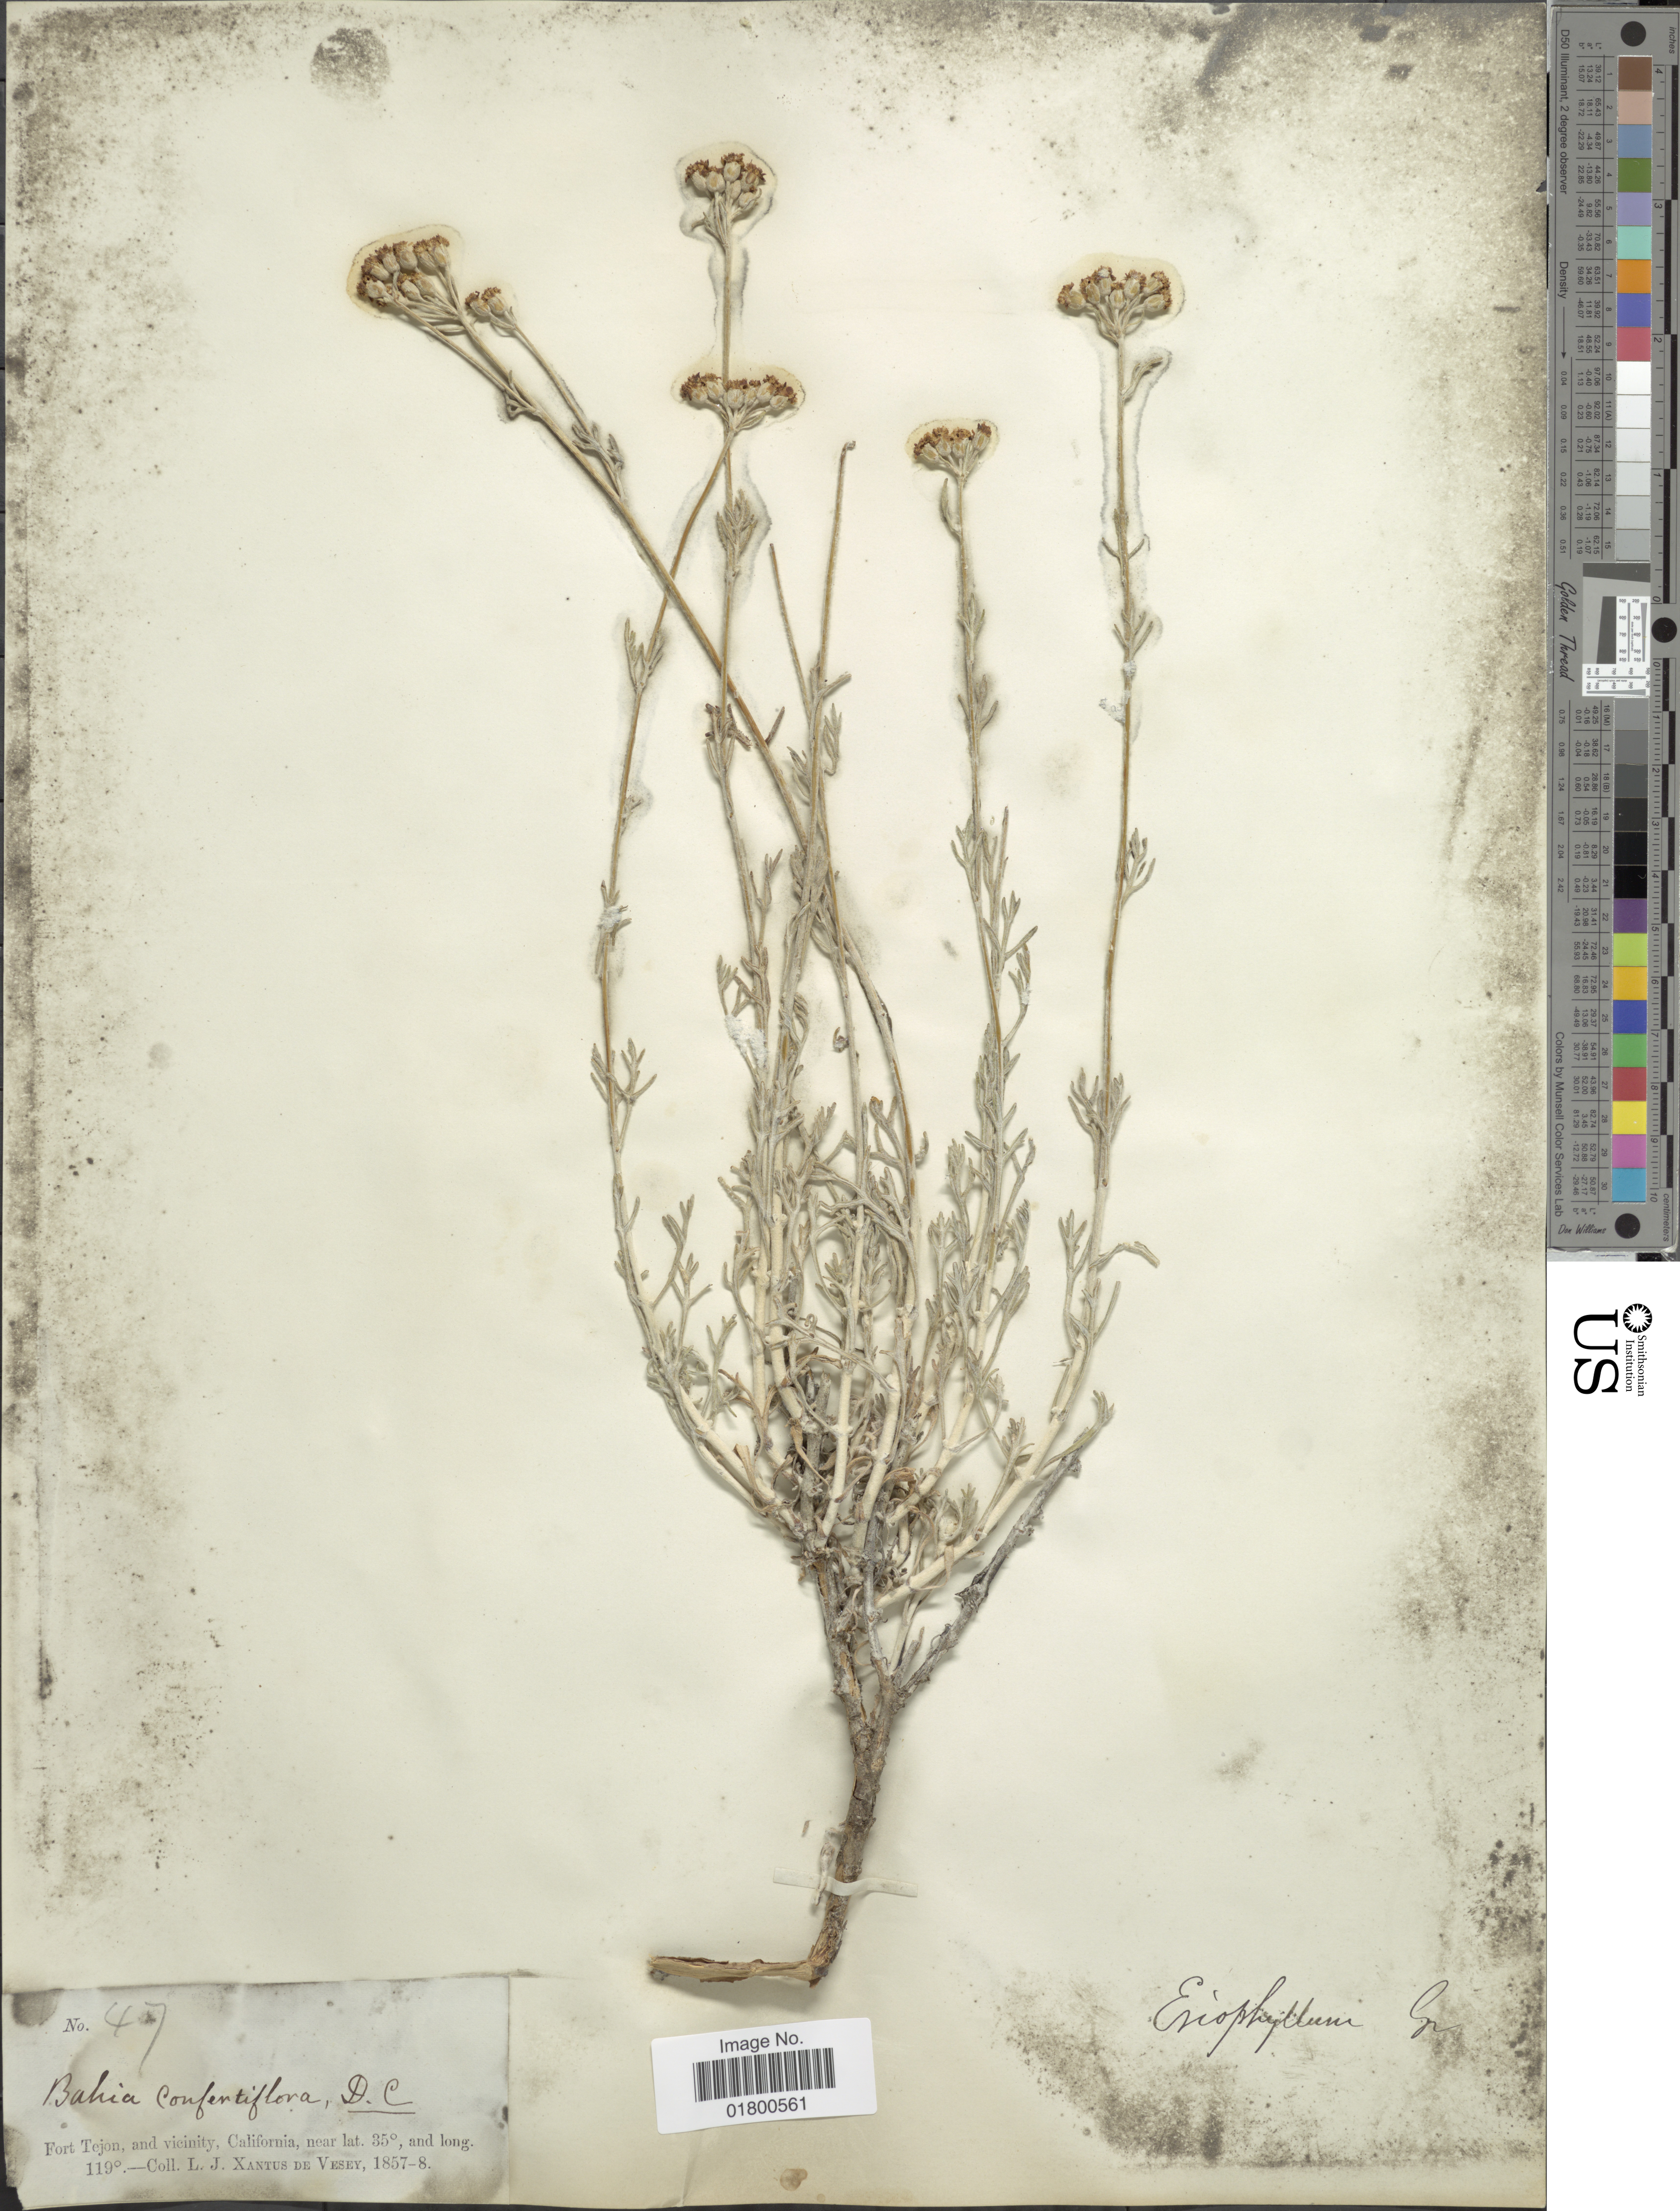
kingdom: Plantae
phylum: Tracheophyta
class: Magnoliopsida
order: Asterales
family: Asteraceae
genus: Eriophyllum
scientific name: Eriophyllum tenuifolium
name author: (DC.) Rydb.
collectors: L. Xantus de Vesey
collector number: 47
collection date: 1857/1858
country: United States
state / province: California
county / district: Kern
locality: Fort Tejon, and vicinity